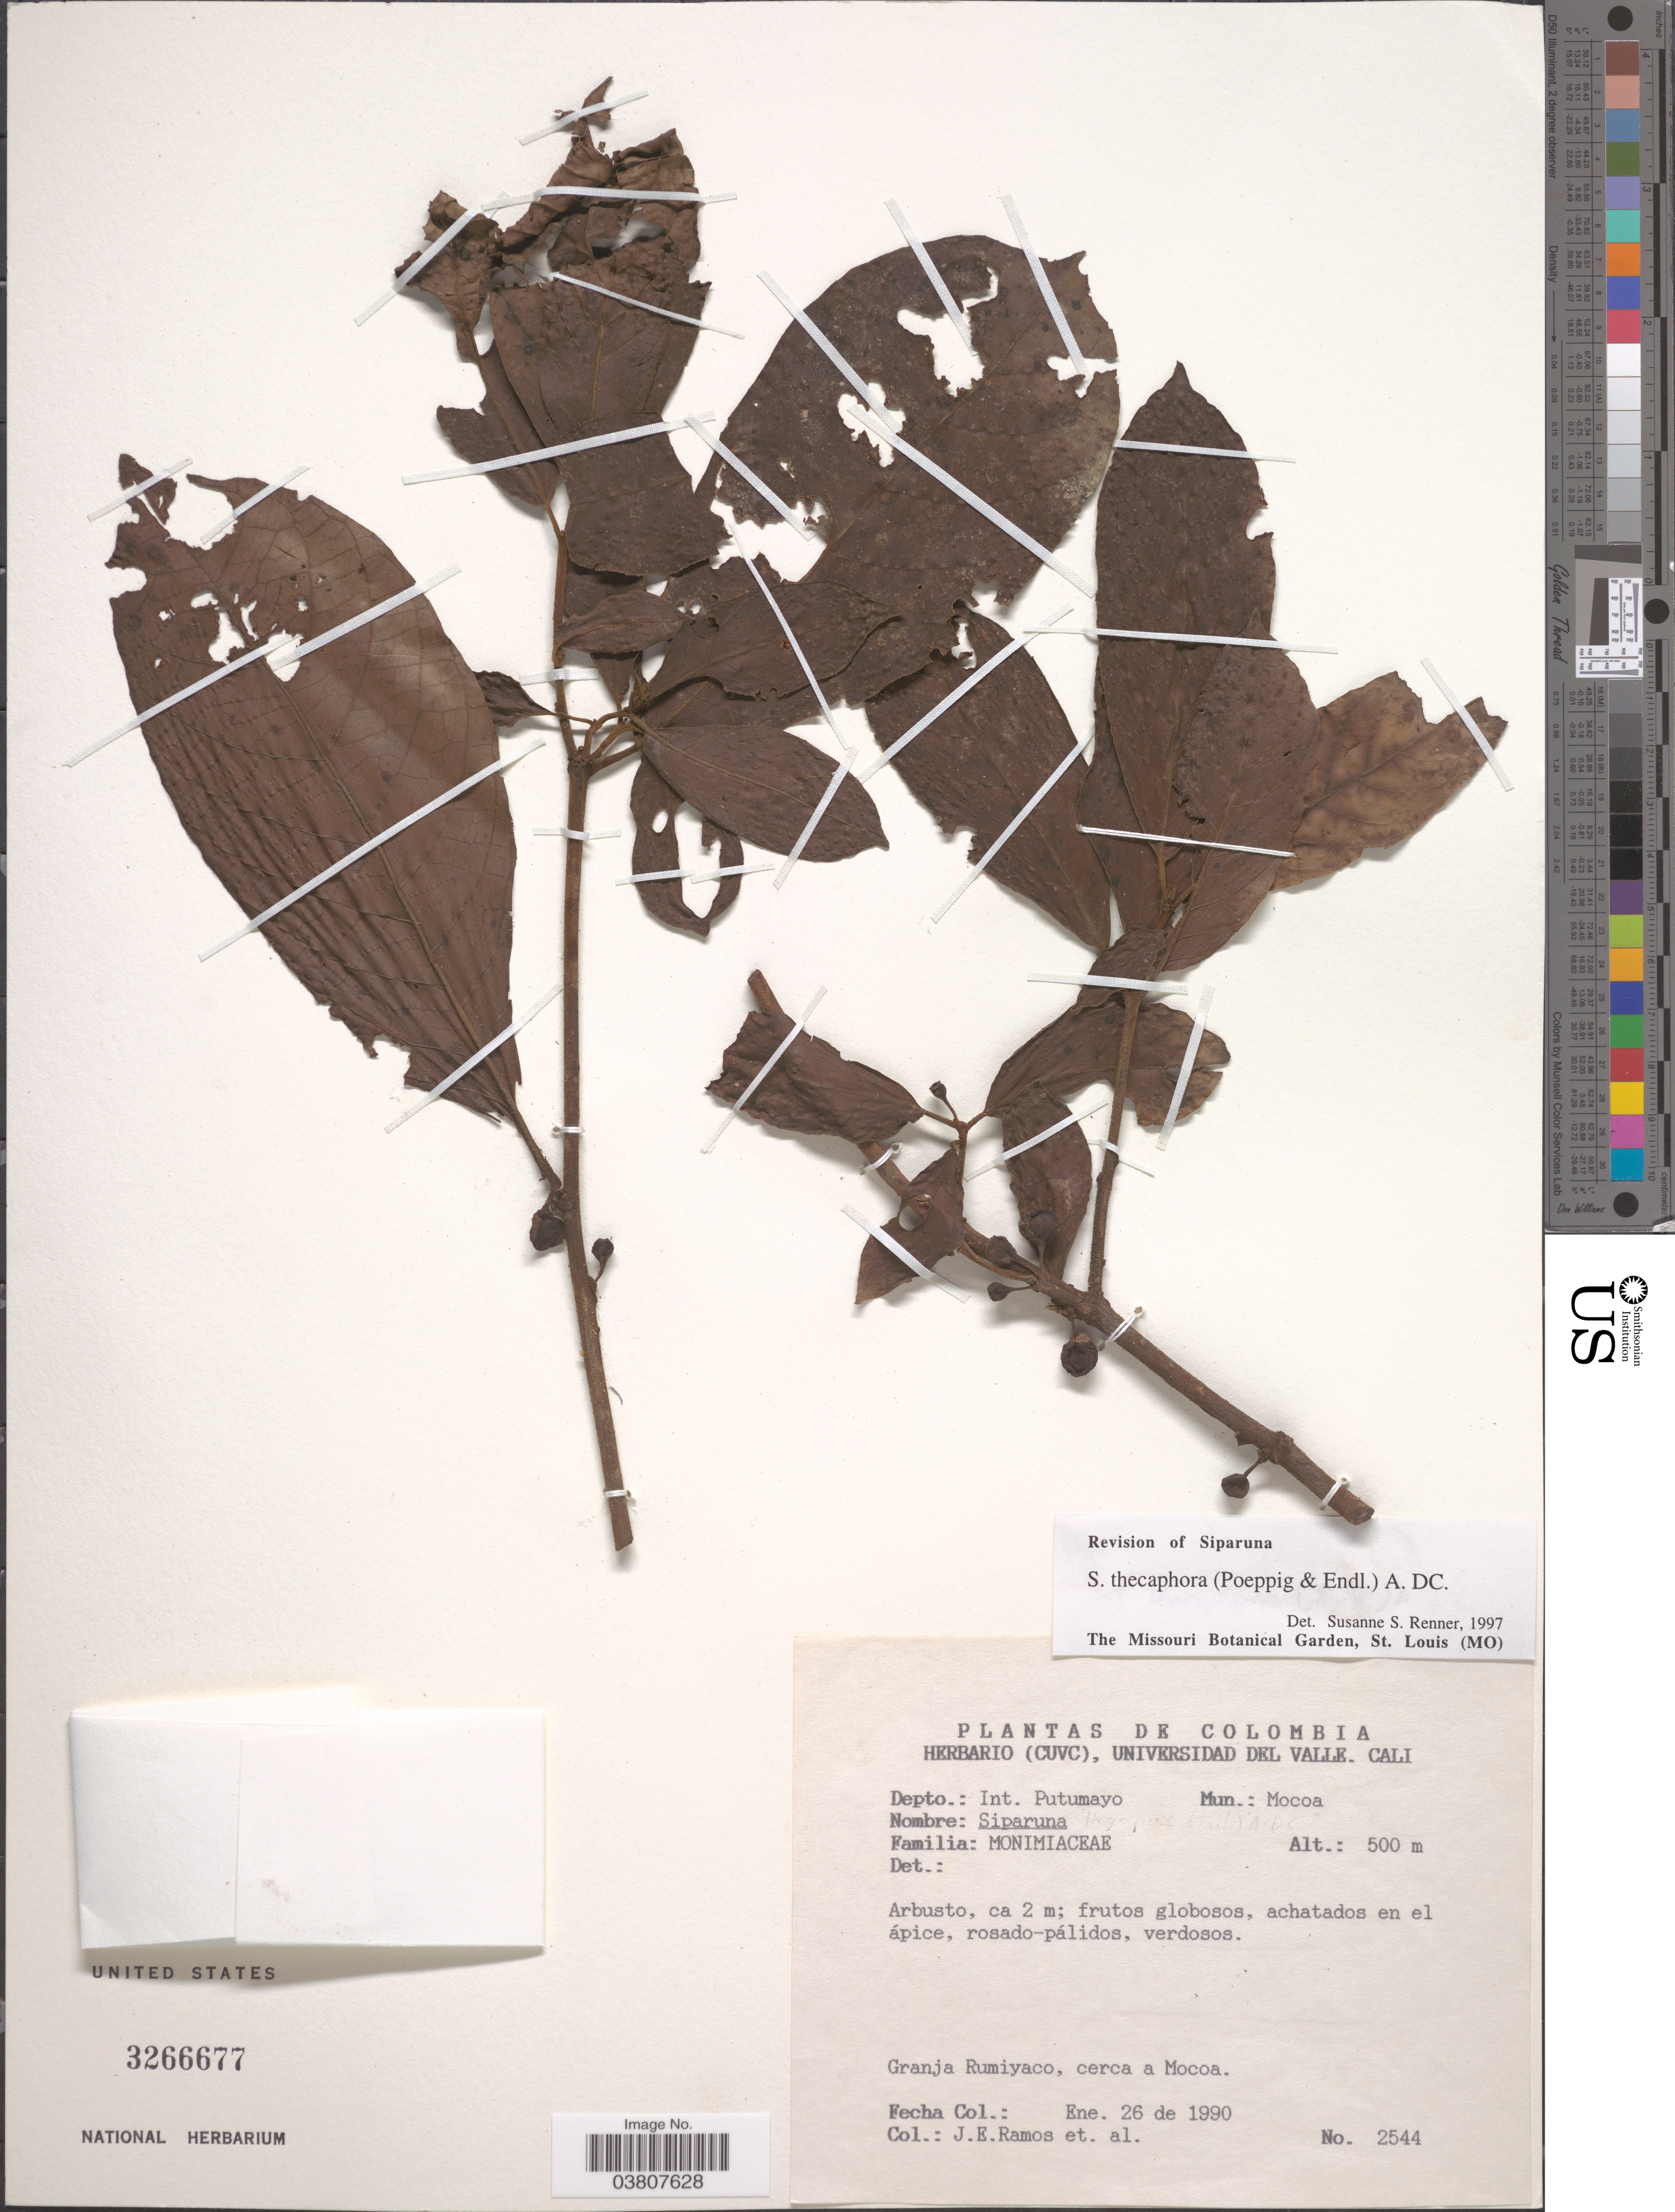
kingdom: Plantae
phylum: Tracheophyta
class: Magnoliopsida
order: Laurales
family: Siparunaceae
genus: Siparuna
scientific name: Siparuna thecaphora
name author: (Poepp. & Endl.) A. DC.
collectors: J. E. Ramos & et al.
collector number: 2544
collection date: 1990-01-26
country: Colombia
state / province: Putumayo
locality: Depto.: Int. Putumayo. Mun.: Mocoa. Granja Rumiyaco, cerca a Mocoa.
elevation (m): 500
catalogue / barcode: US 3266677